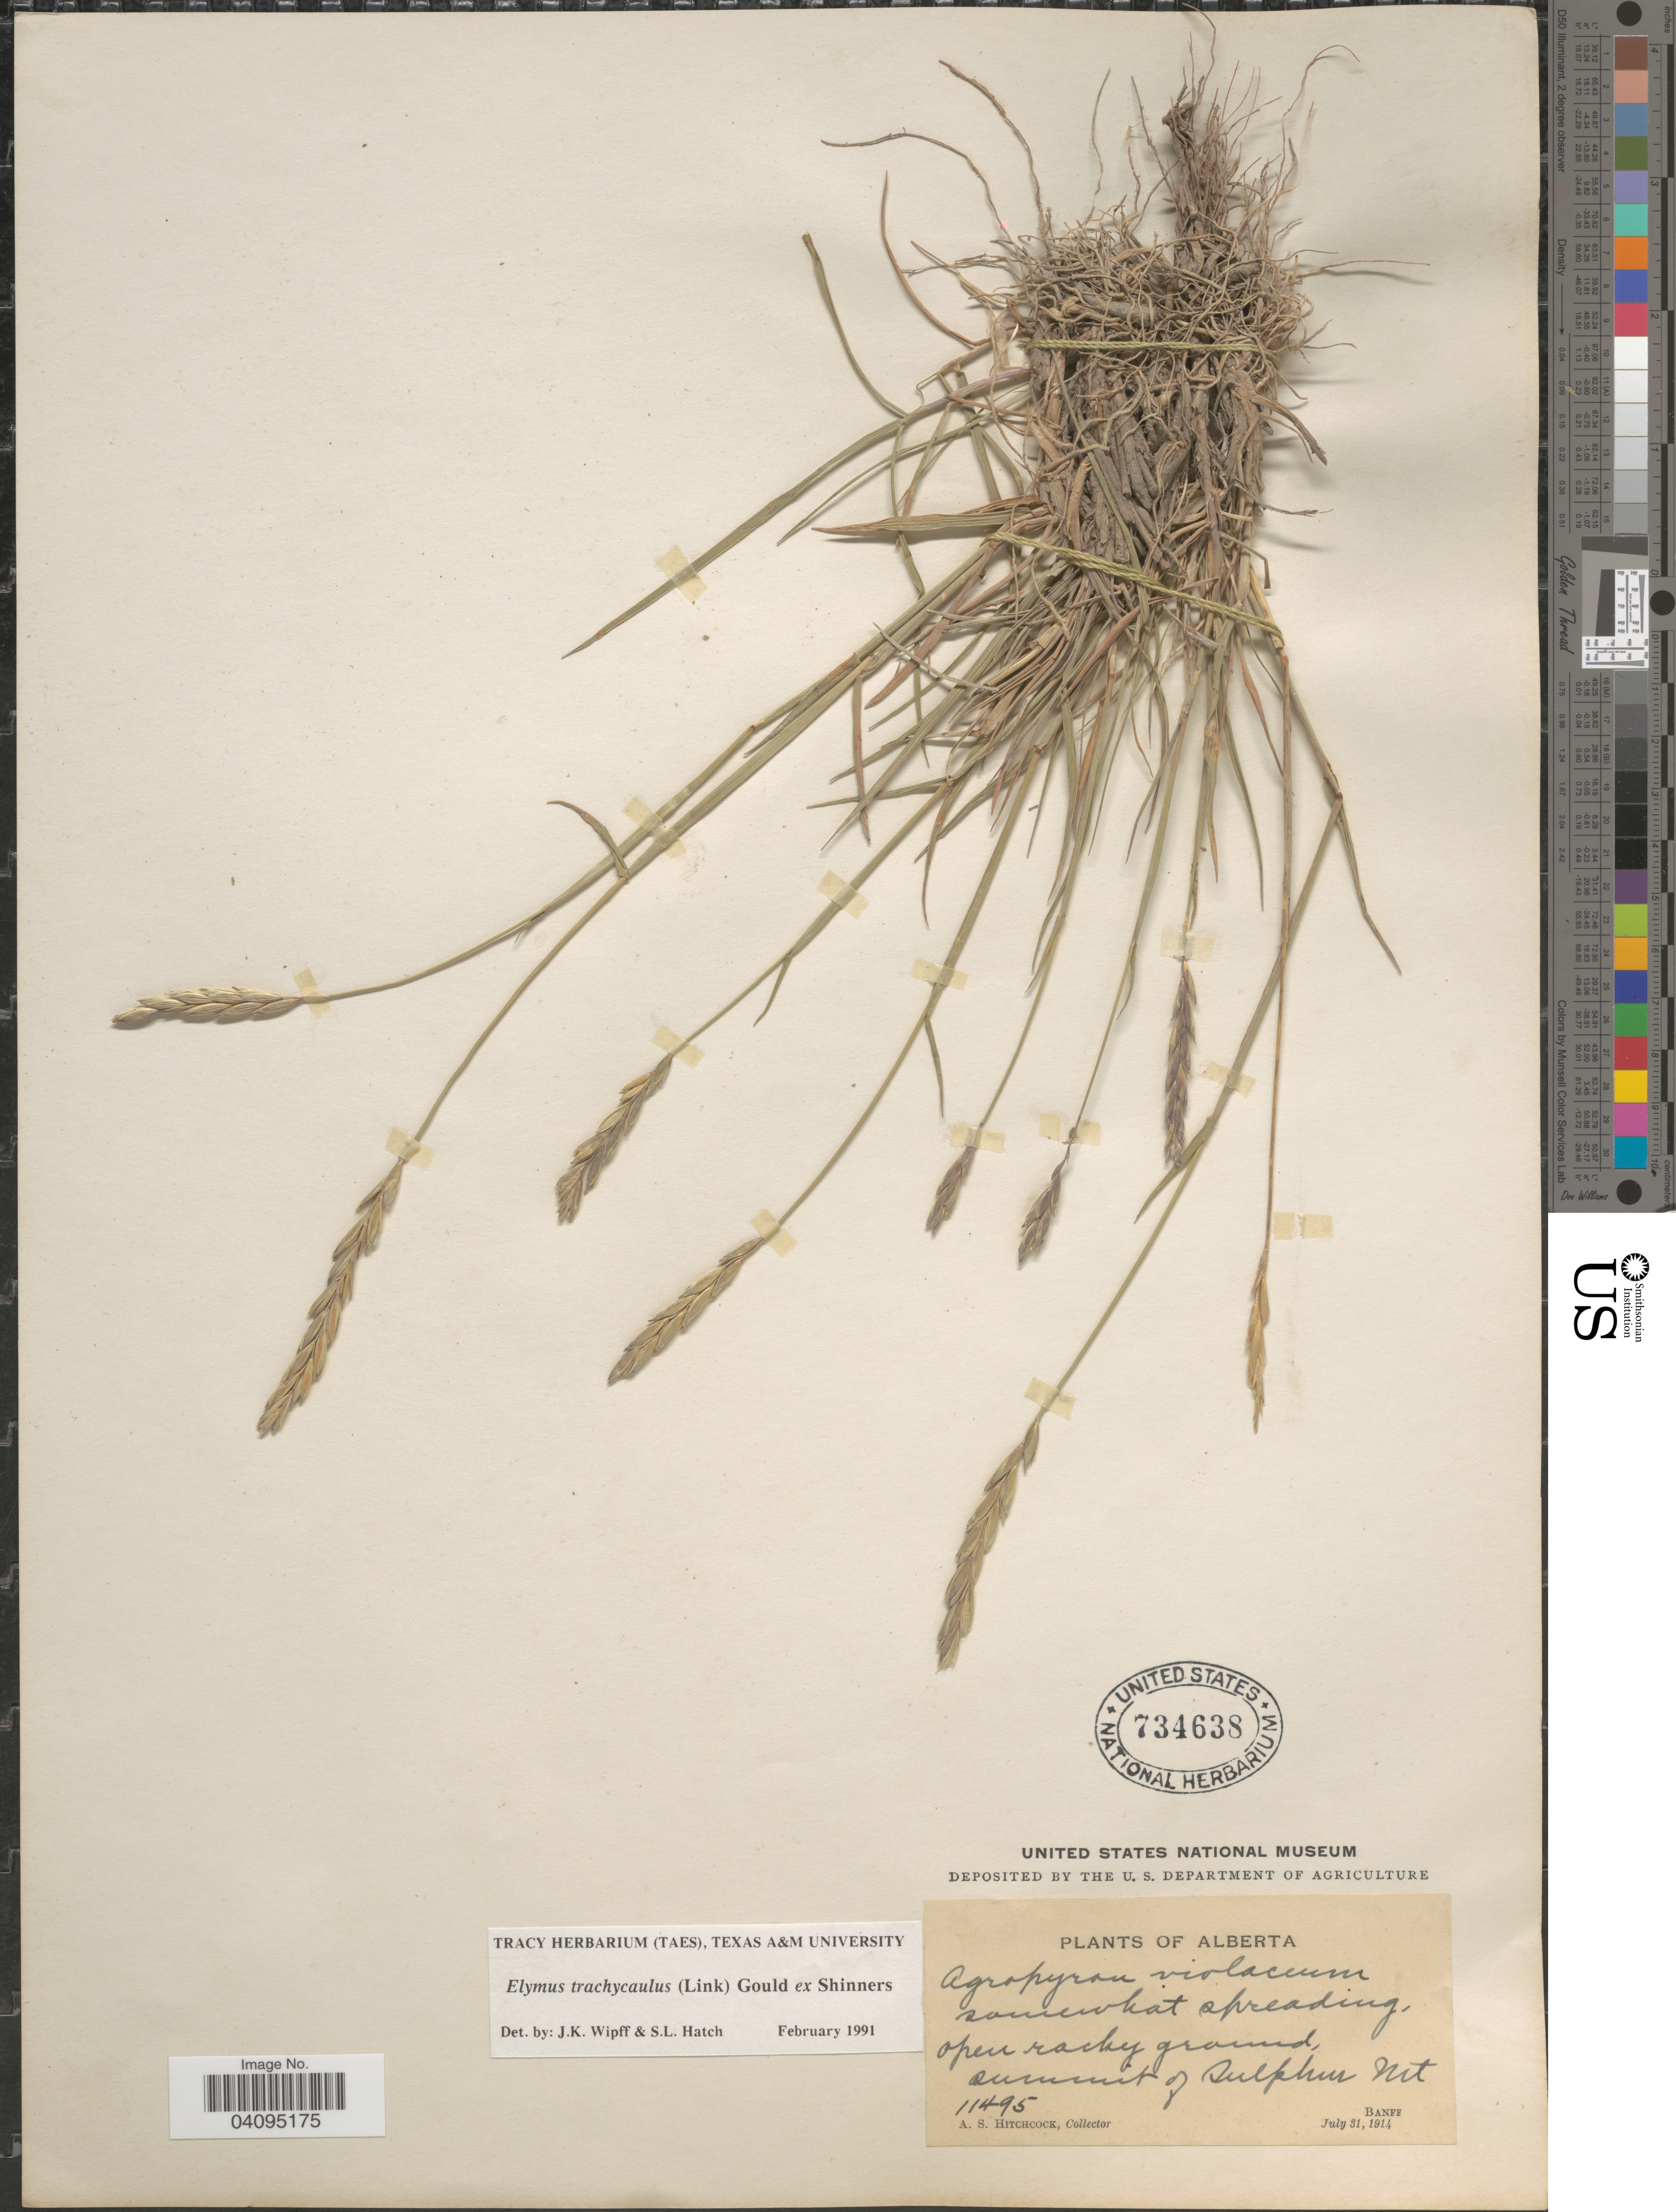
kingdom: Plantae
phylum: Tracheophyta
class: Liliopsida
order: Poales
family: Poaceae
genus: Elymus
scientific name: Elymus trachycaulus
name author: (Link) Gould ex Shinners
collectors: A. S. Hitchcock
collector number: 11495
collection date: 1914-07-31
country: Canada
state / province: Alberta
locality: Open rocky ground, summit of Sulphur Mt. Banff.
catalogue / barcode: US 734638